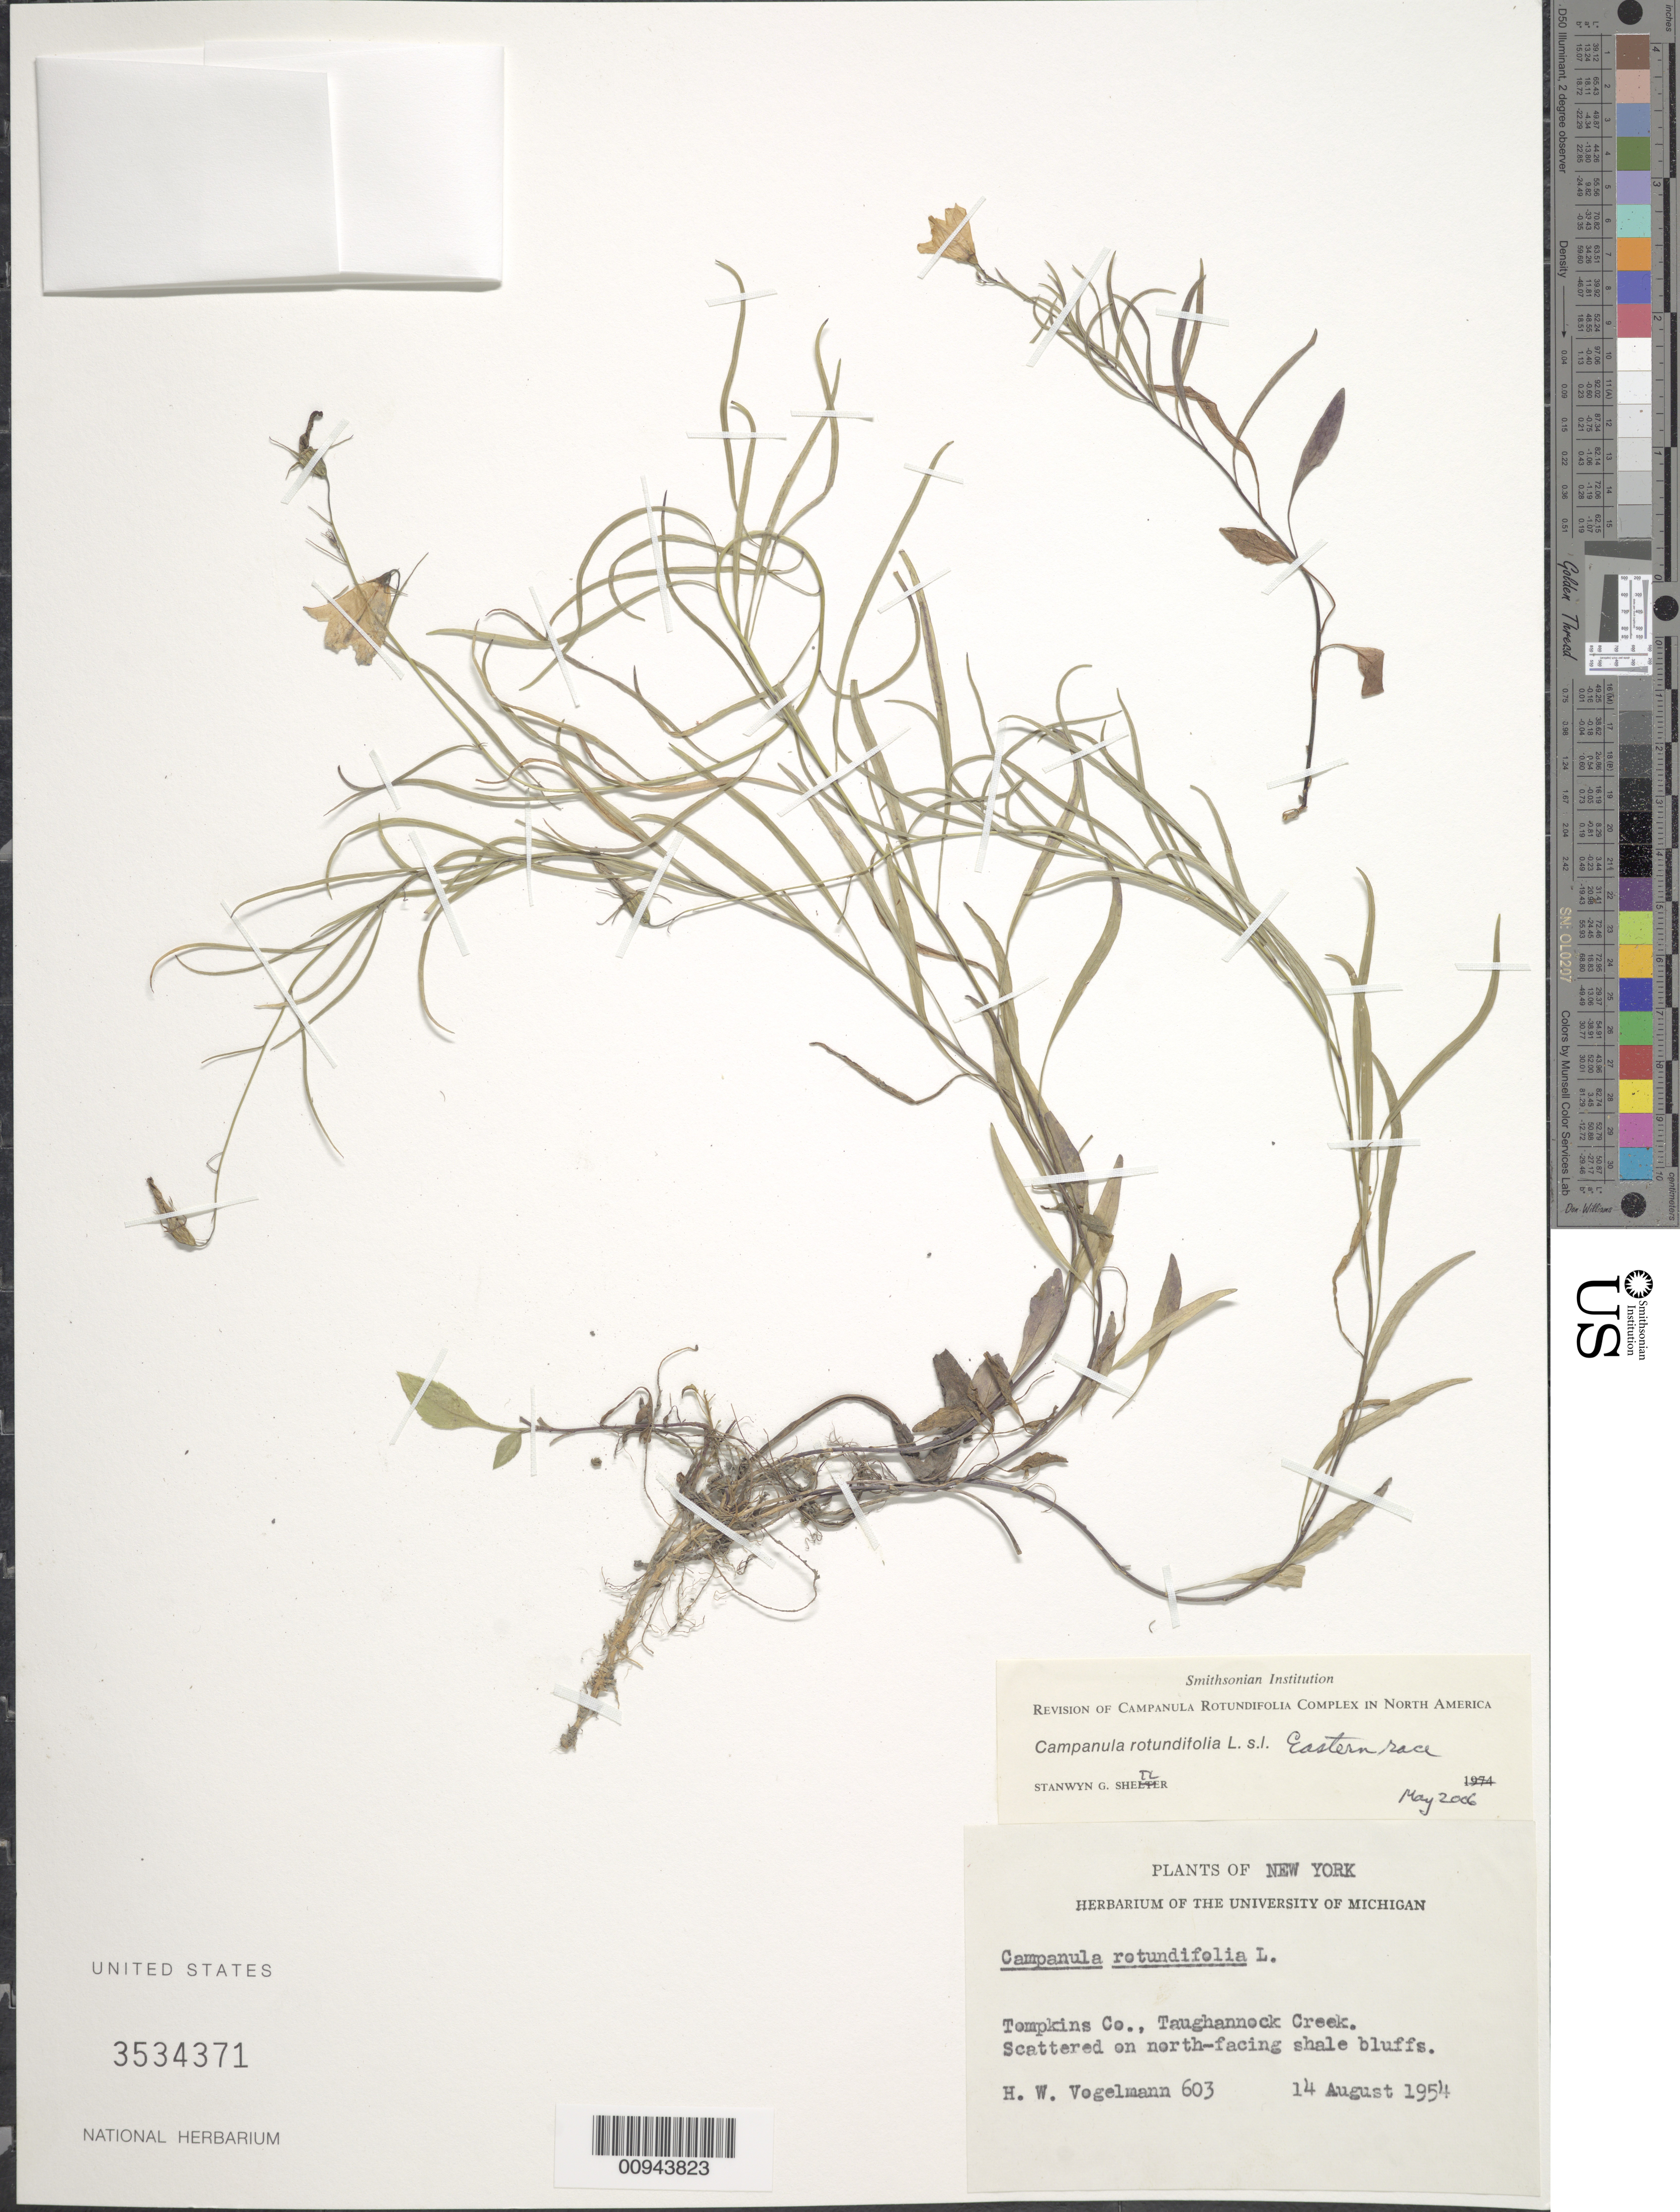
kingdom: Plantae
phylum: Tracheophyta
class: Magnoliopsida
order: Asterales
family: Campanulaceae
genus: Campanula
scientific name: Campanula rotundifolia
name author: L.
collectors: H. Vogelmann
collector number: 603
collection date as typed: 14 August 1954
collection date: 1954-08-14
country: United States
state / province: New York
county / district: Tompkins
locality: Taughannock Creek.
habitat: scattered on north-facing shale bluffs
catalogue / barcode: US 3534271